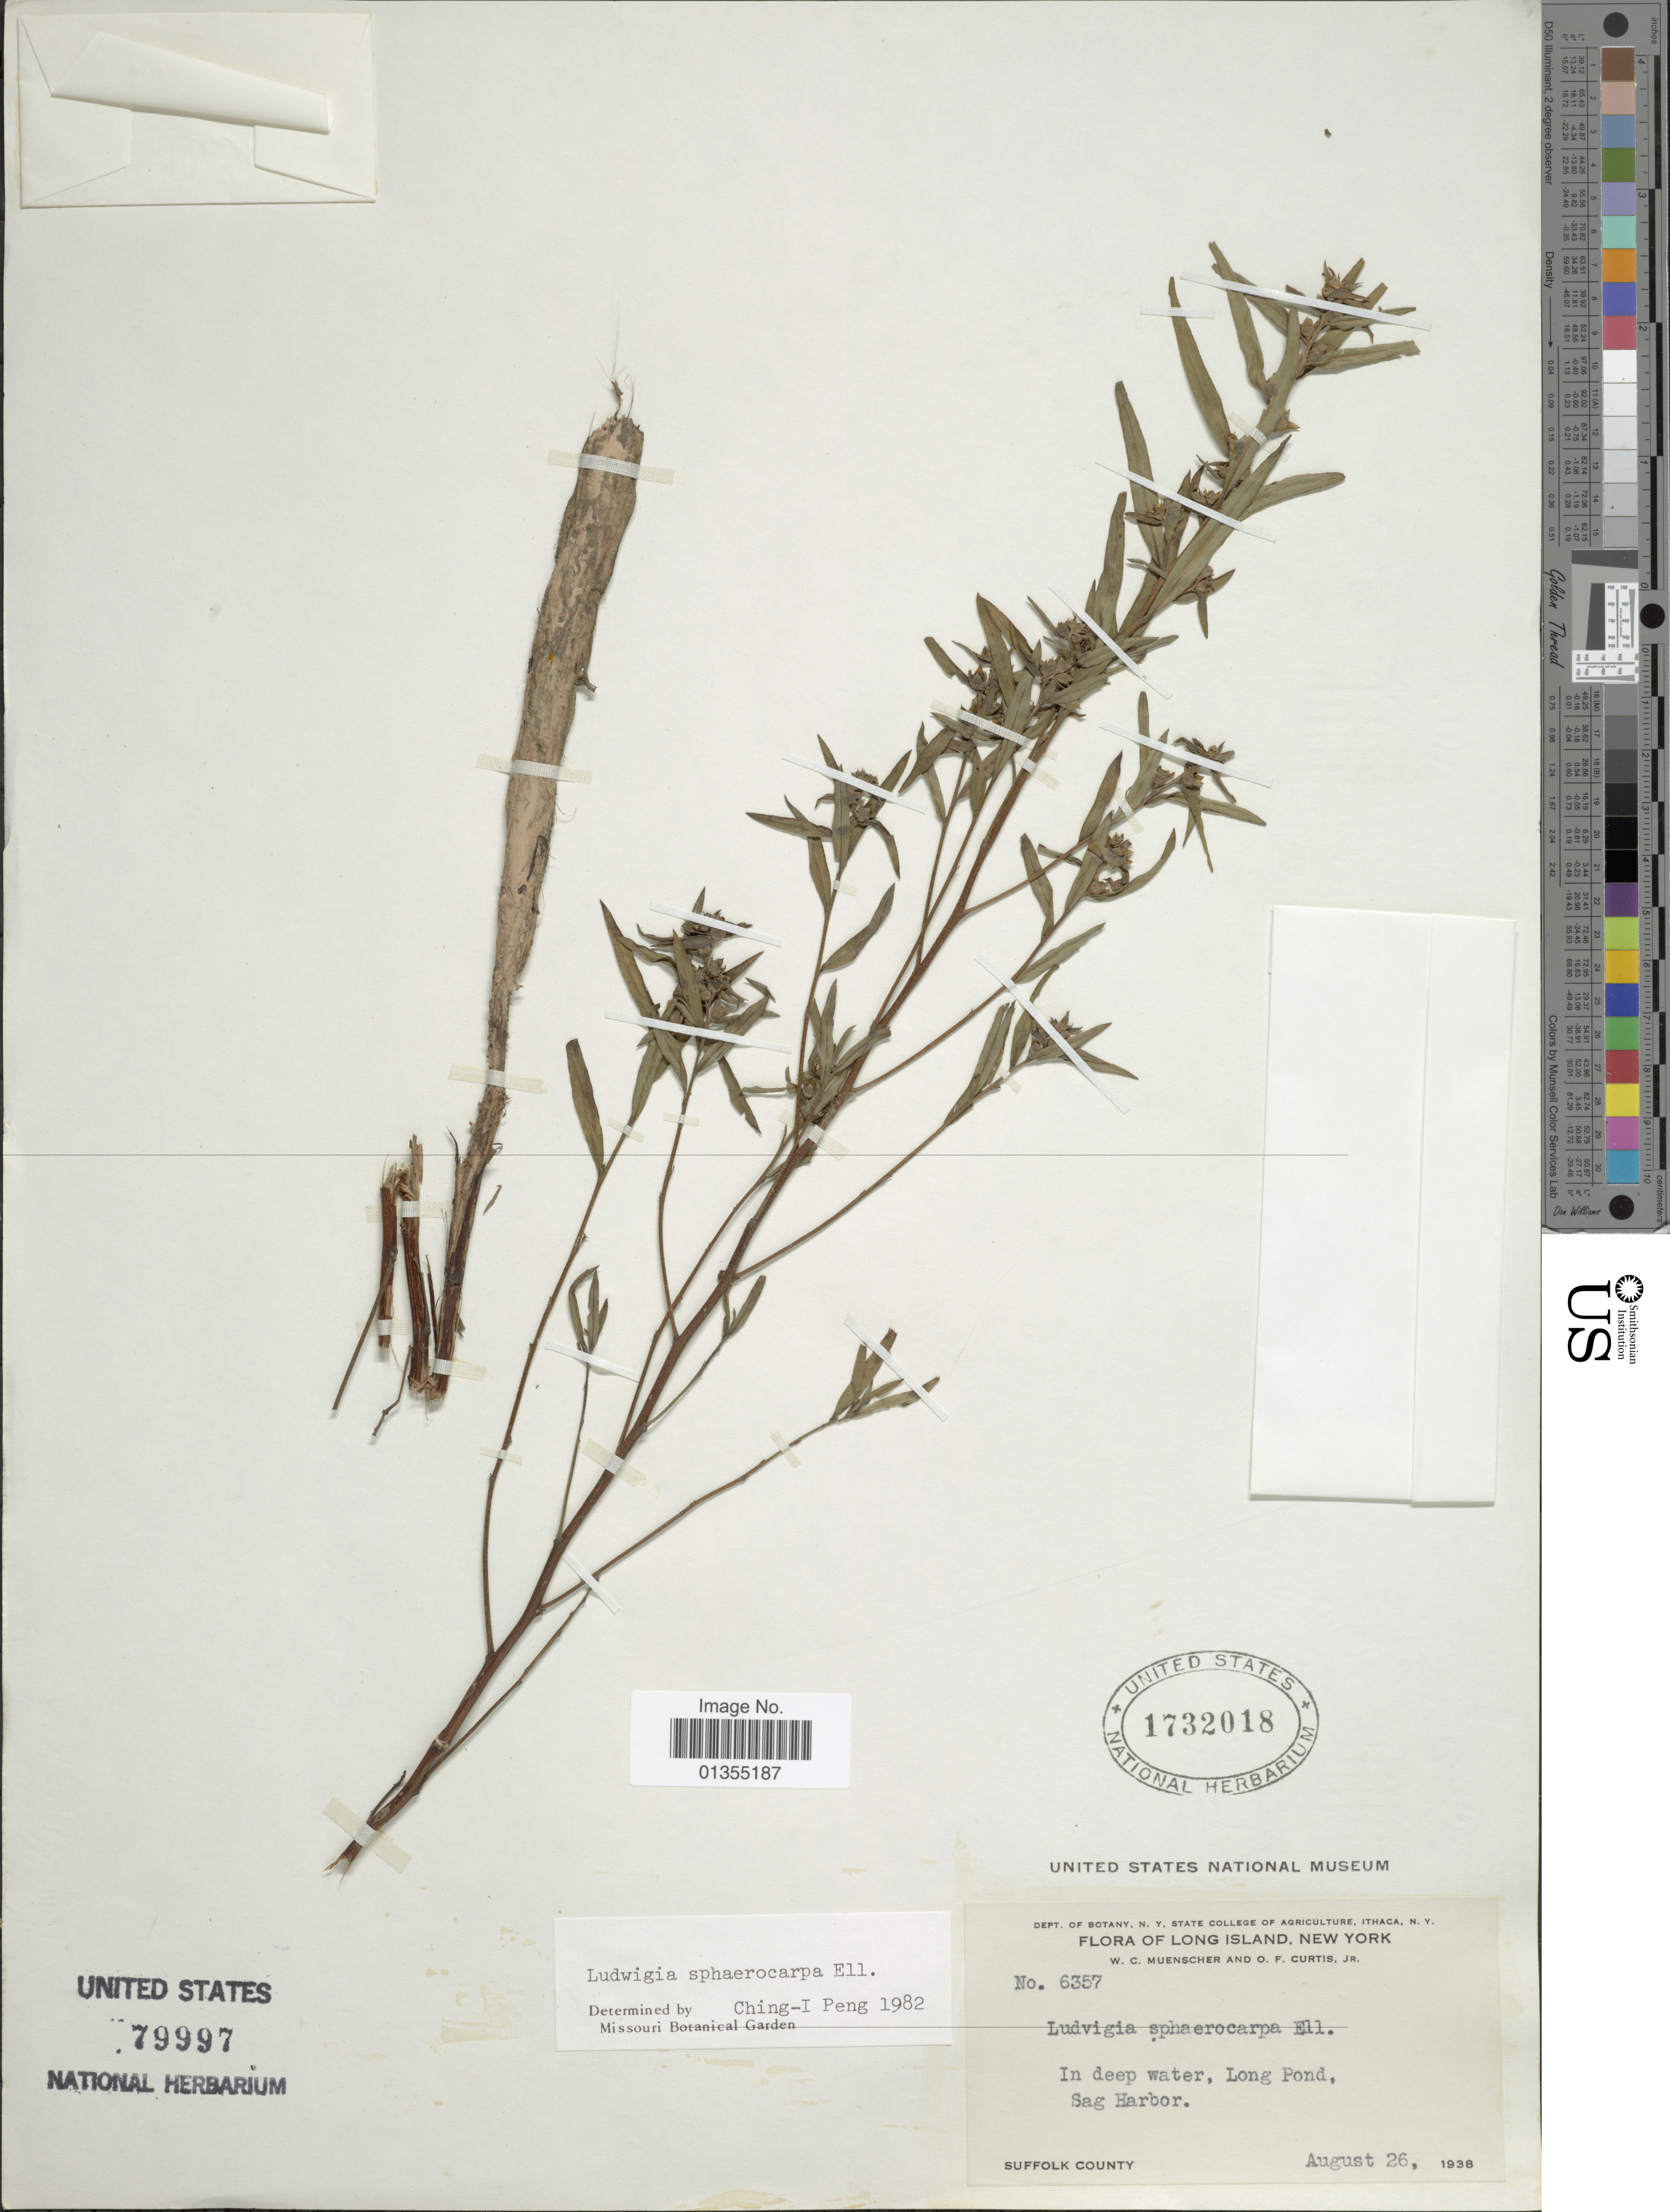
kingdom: Plantae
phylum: Tracheophyta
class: Magnoliopsida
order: Myrtales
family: Onagraceae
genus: Ludwigia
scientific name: Ludwigia sphaerocarpa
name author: Elliott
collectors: W. Muenscher & O. Curtis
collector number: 6357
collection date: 1938-08-26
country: United States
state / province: New York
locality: Long Island, Long Pond, Sag Harbor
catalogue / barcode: US 1732018